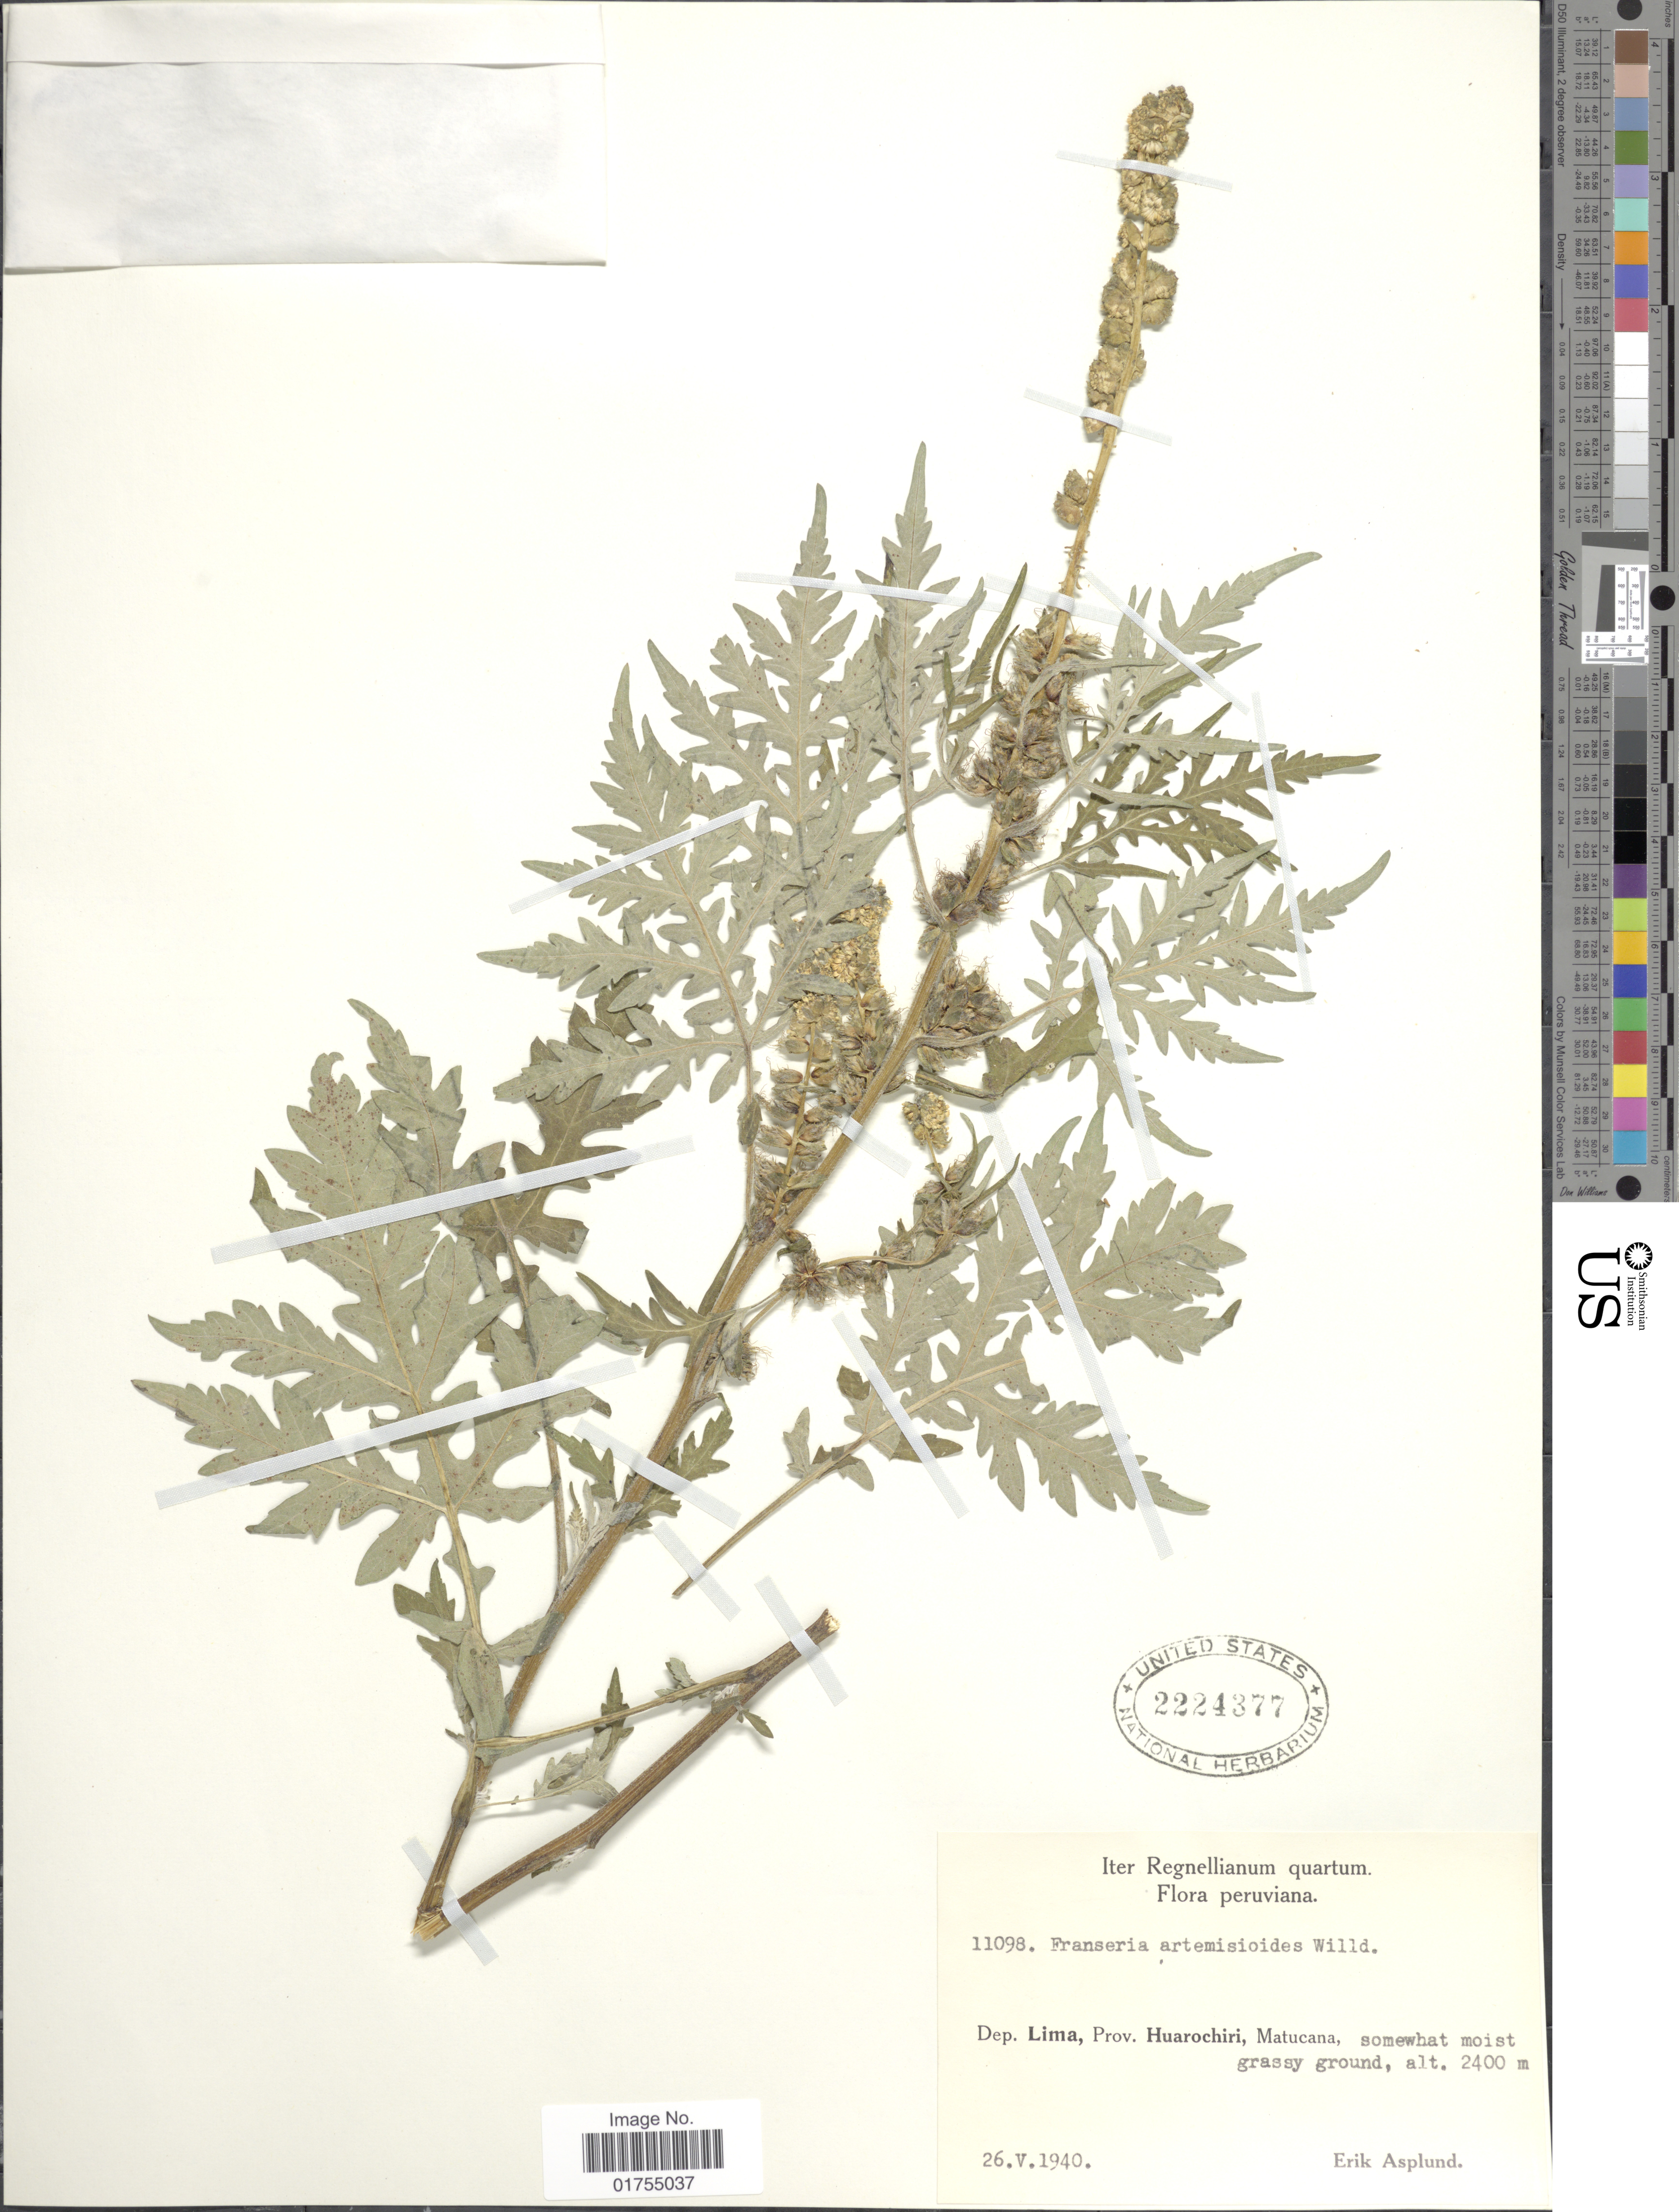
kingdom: Plantae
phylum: Tracheophyta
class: Magnoliopsida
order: Asterales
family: Asteraceae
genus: Franseria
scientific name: Franseria artemisioides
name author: Willd.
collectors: E. Asplund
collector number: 11098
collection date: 1940-05-26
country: Peru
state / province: Lima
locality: Prov. Huarochiri, Matucana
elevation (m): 2400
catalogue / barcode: US 2224377